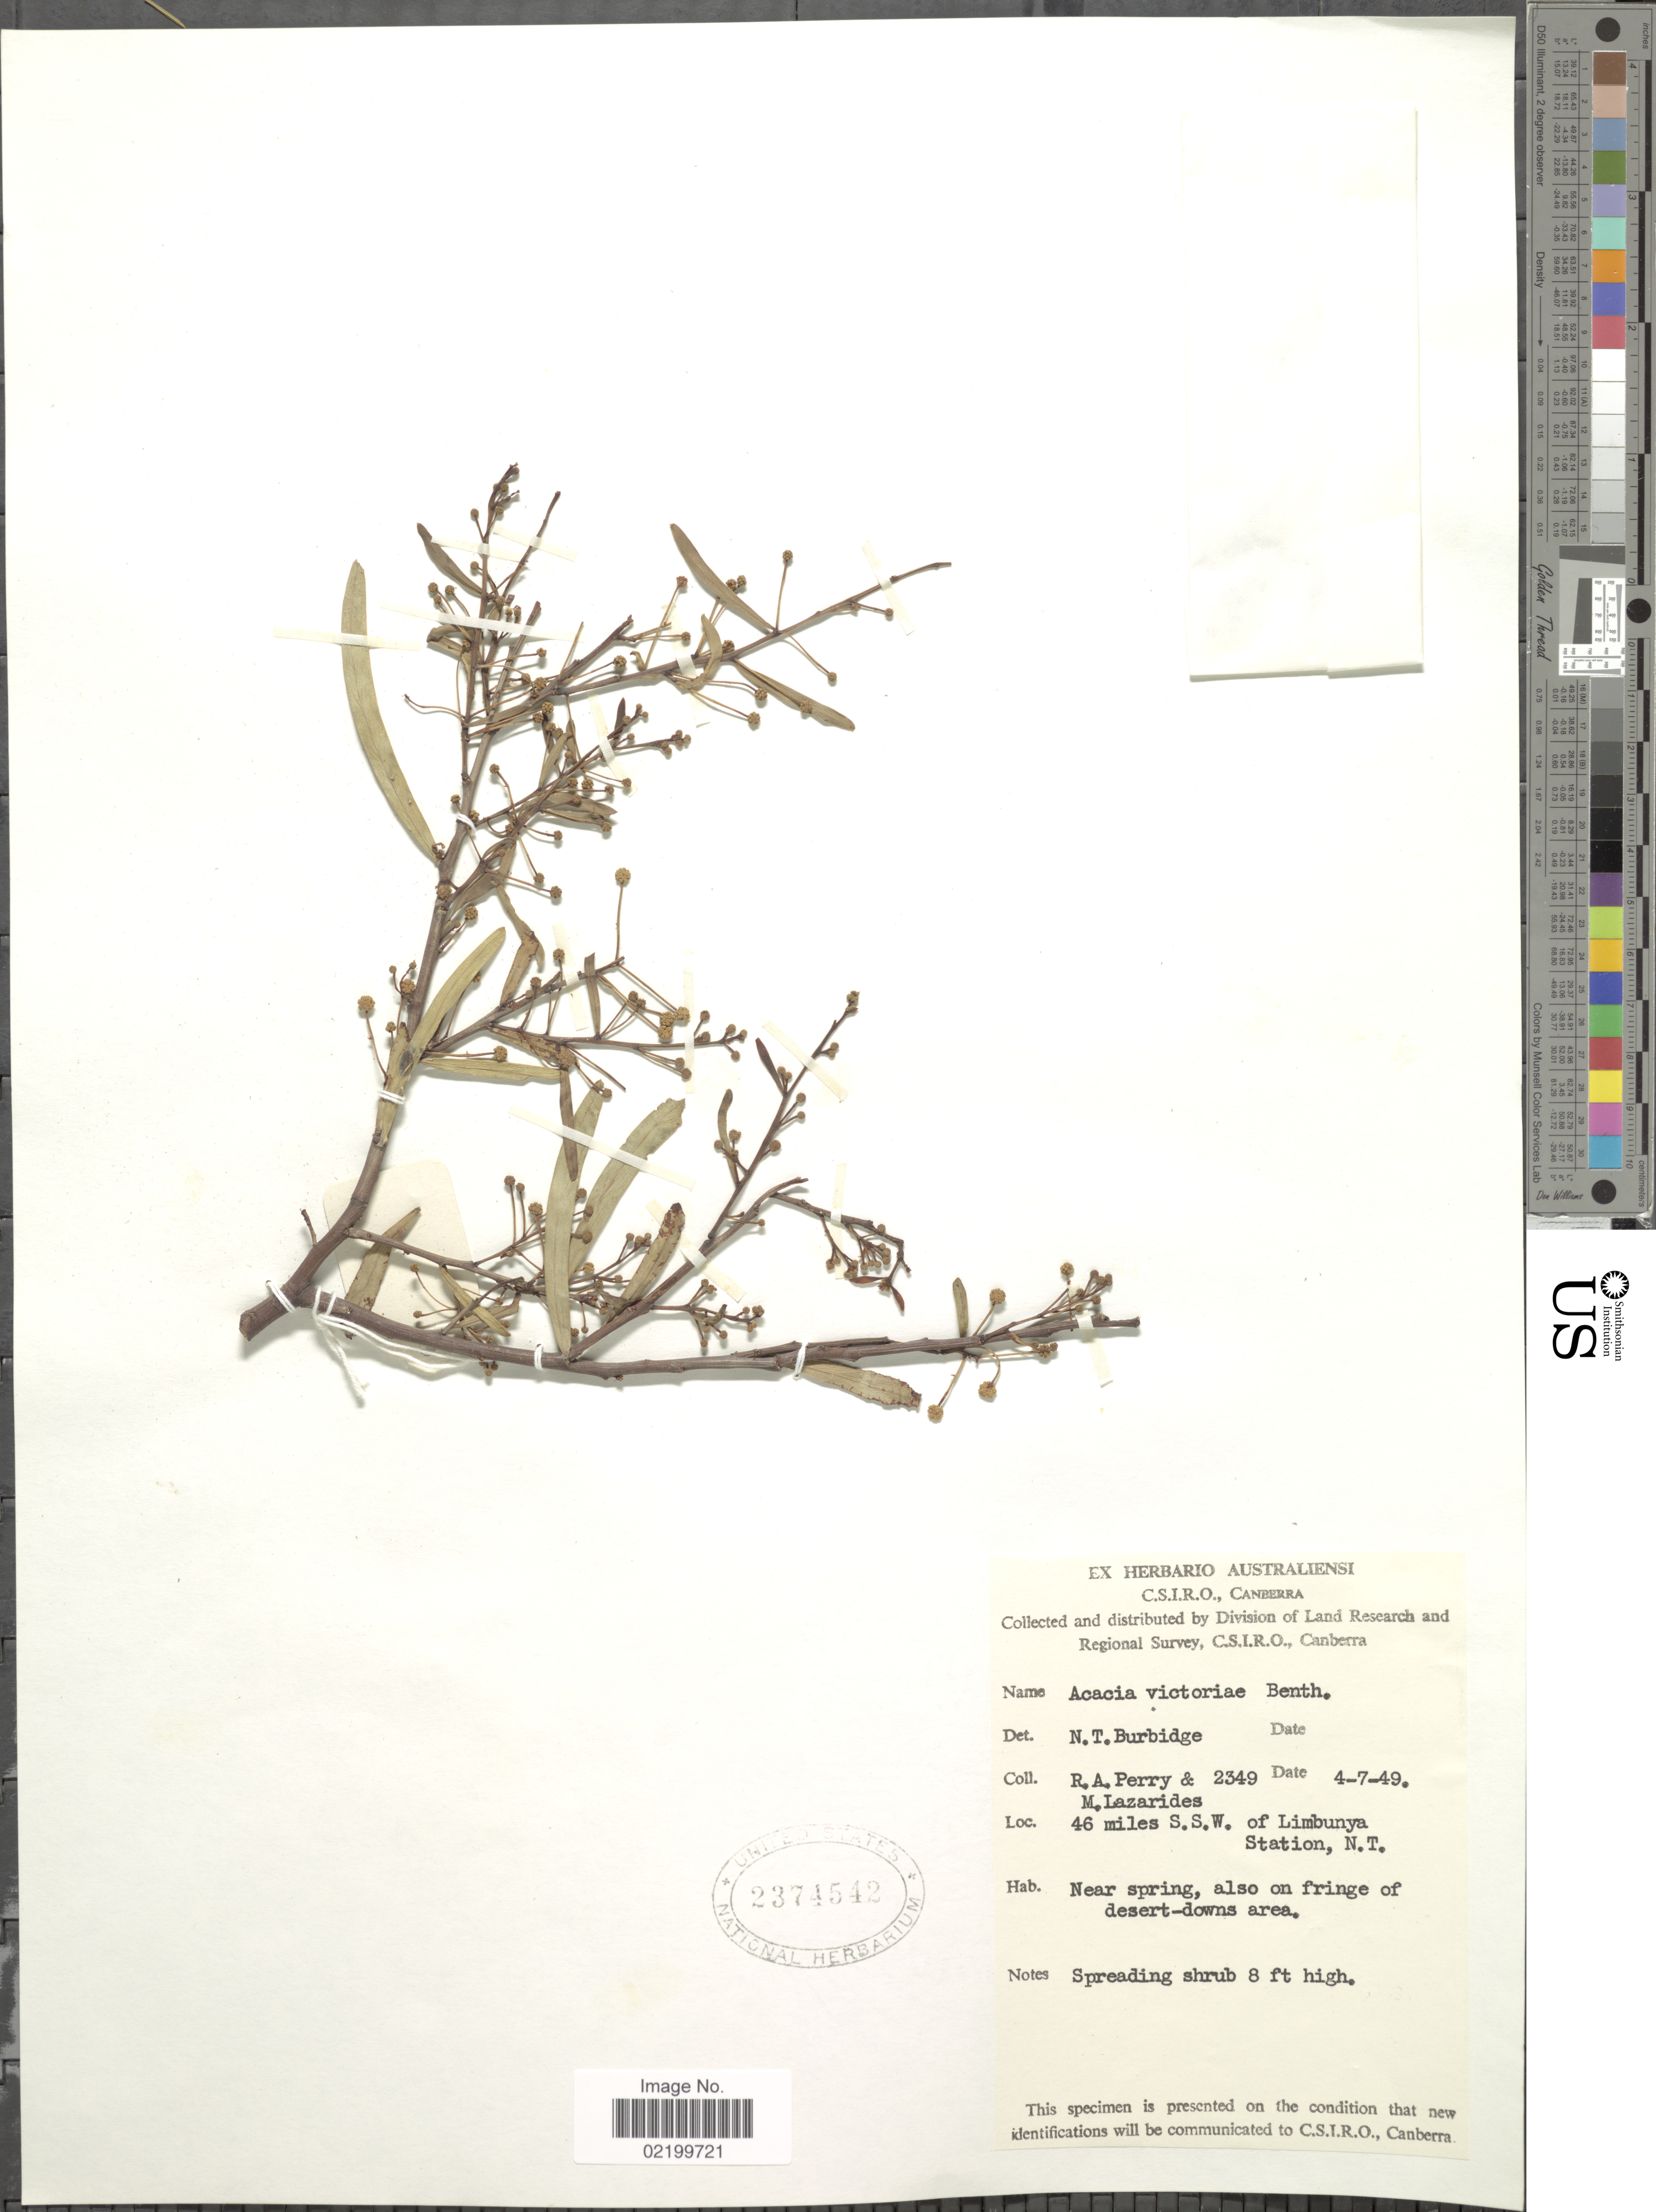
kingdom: Plantae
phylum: Tracheophyta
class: Magnoliopsida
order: Fabales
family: Fabaceae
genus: Acacia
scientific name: Acacia victoriae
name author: Benth.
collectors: Perry, R. A. & M. Lazarides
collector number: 2349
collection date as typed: Transcribed d/m/y: 4/7/49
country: Australia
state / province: Northern Territory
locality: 46 miles S.S.W. of Limbunya Station, N.T.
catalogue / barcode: US 2374542